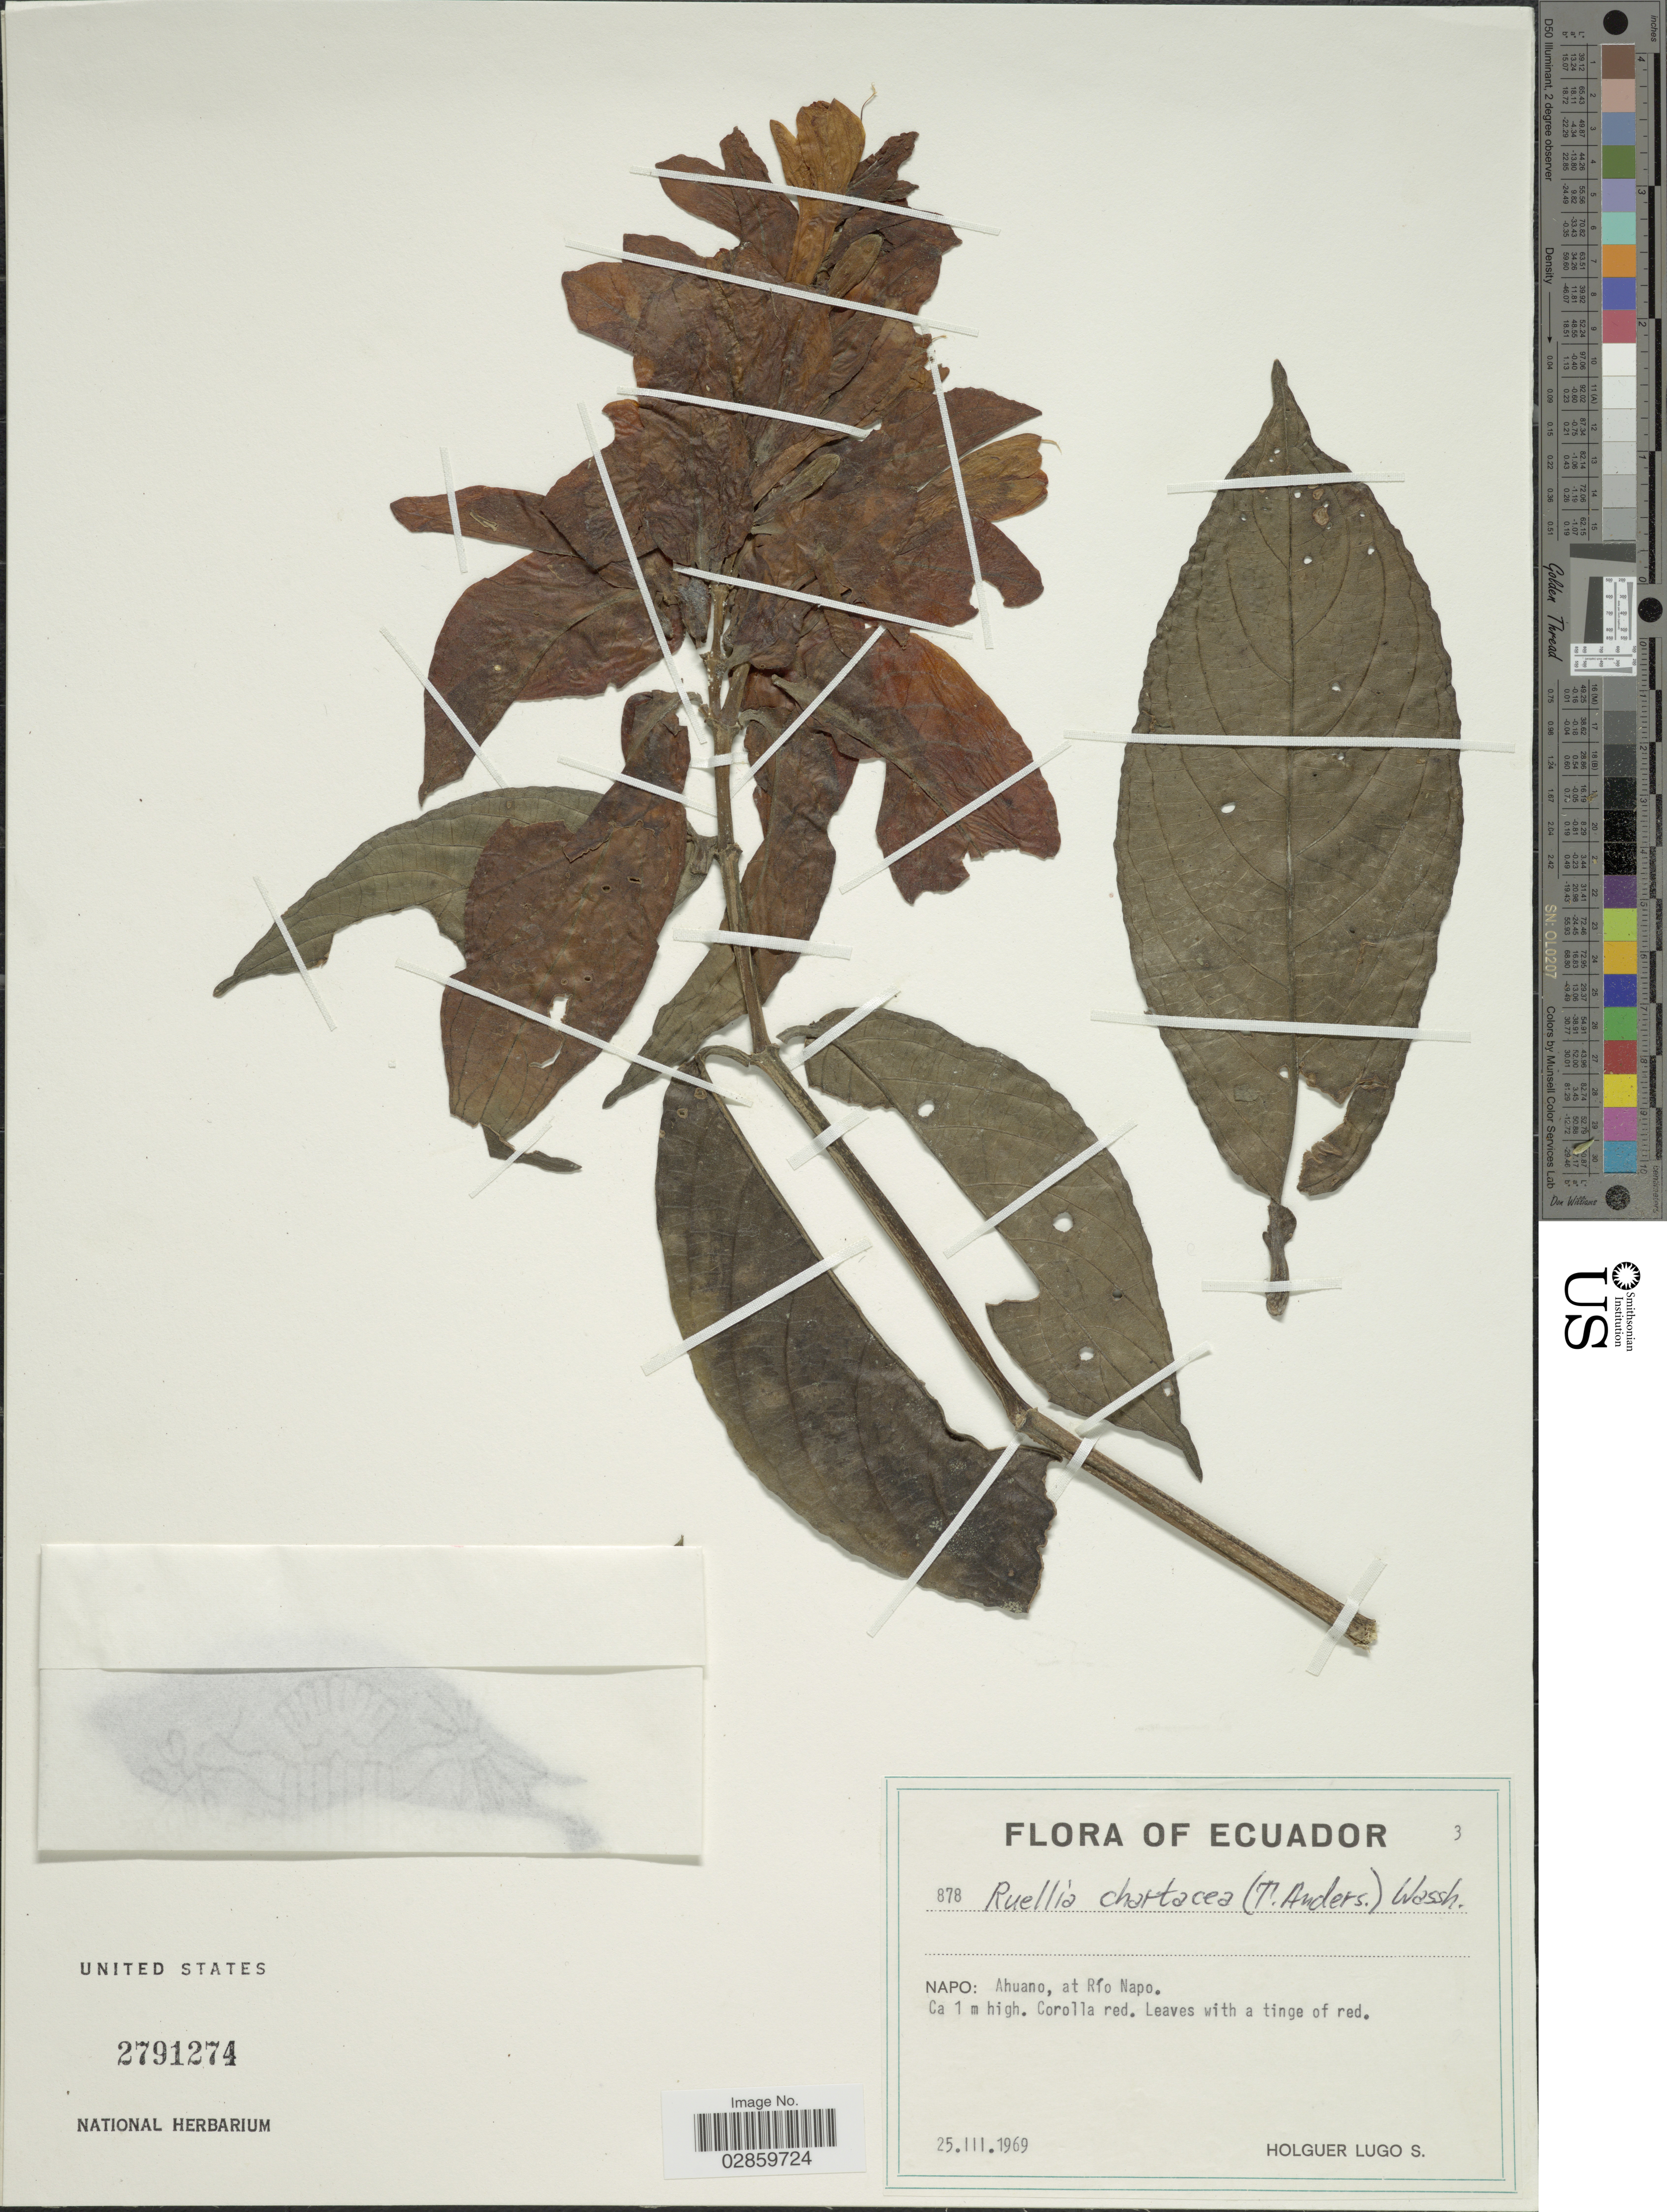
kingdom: Plantae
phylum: Tracheophyta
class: Magnoliopsida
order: Lamiales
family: Acanthaceae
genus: Ruellia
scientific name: Ruellia chartacea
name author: (T. Anderson) Wassh.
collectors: H. Lugo S.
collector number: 878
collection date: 1969-03-25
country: Ecuador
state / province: Napo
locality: Ahuano, at Río Napo.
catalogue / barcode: US 2791274